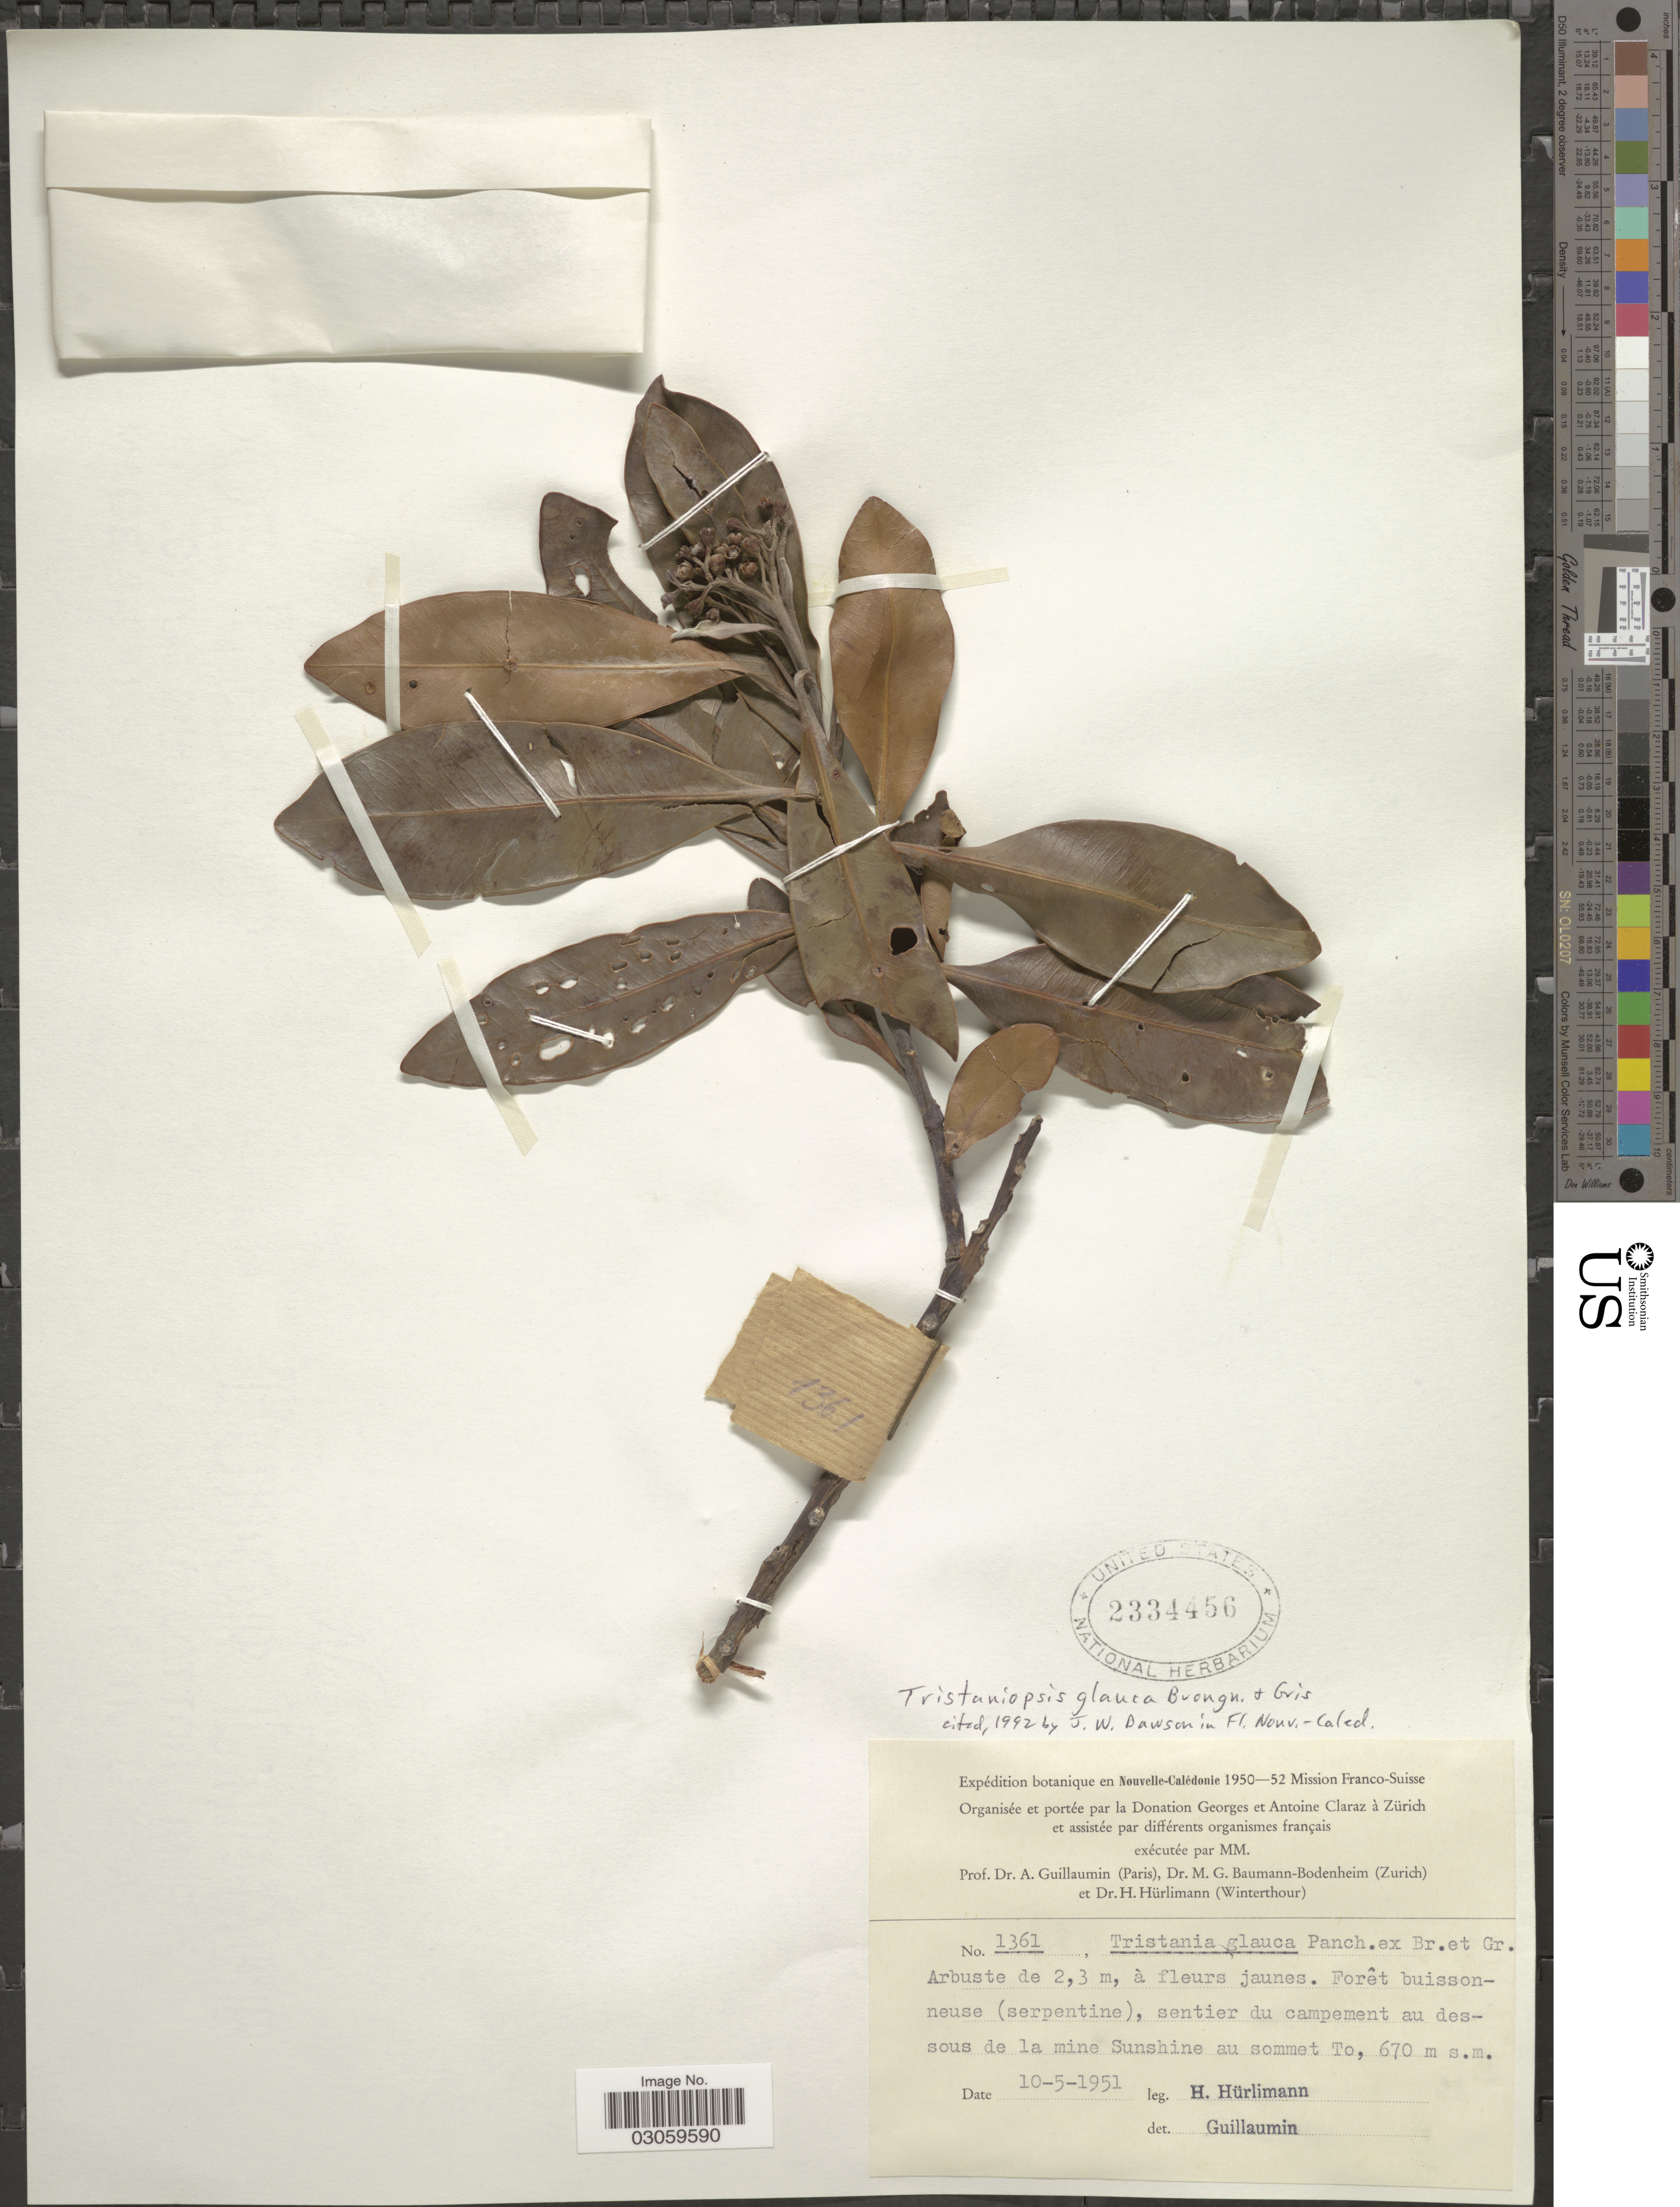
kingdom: Plantae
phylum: Tracheophyta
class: Magnoliopsida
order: Myrtales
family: Myrtaceae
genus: Tristaniopsis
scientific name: Tristaniopsis glauca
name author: Brongn. & Gris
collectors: H. Hürlimann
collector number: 1361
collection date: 1951-05-10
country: New Caledonia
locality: Nouvelle-Calédonie. Forêt buissonneuse (serpentine), sentier du campament au dessous de la mine Sunshine au sommet To.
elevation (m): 670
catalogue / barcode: US 2334456